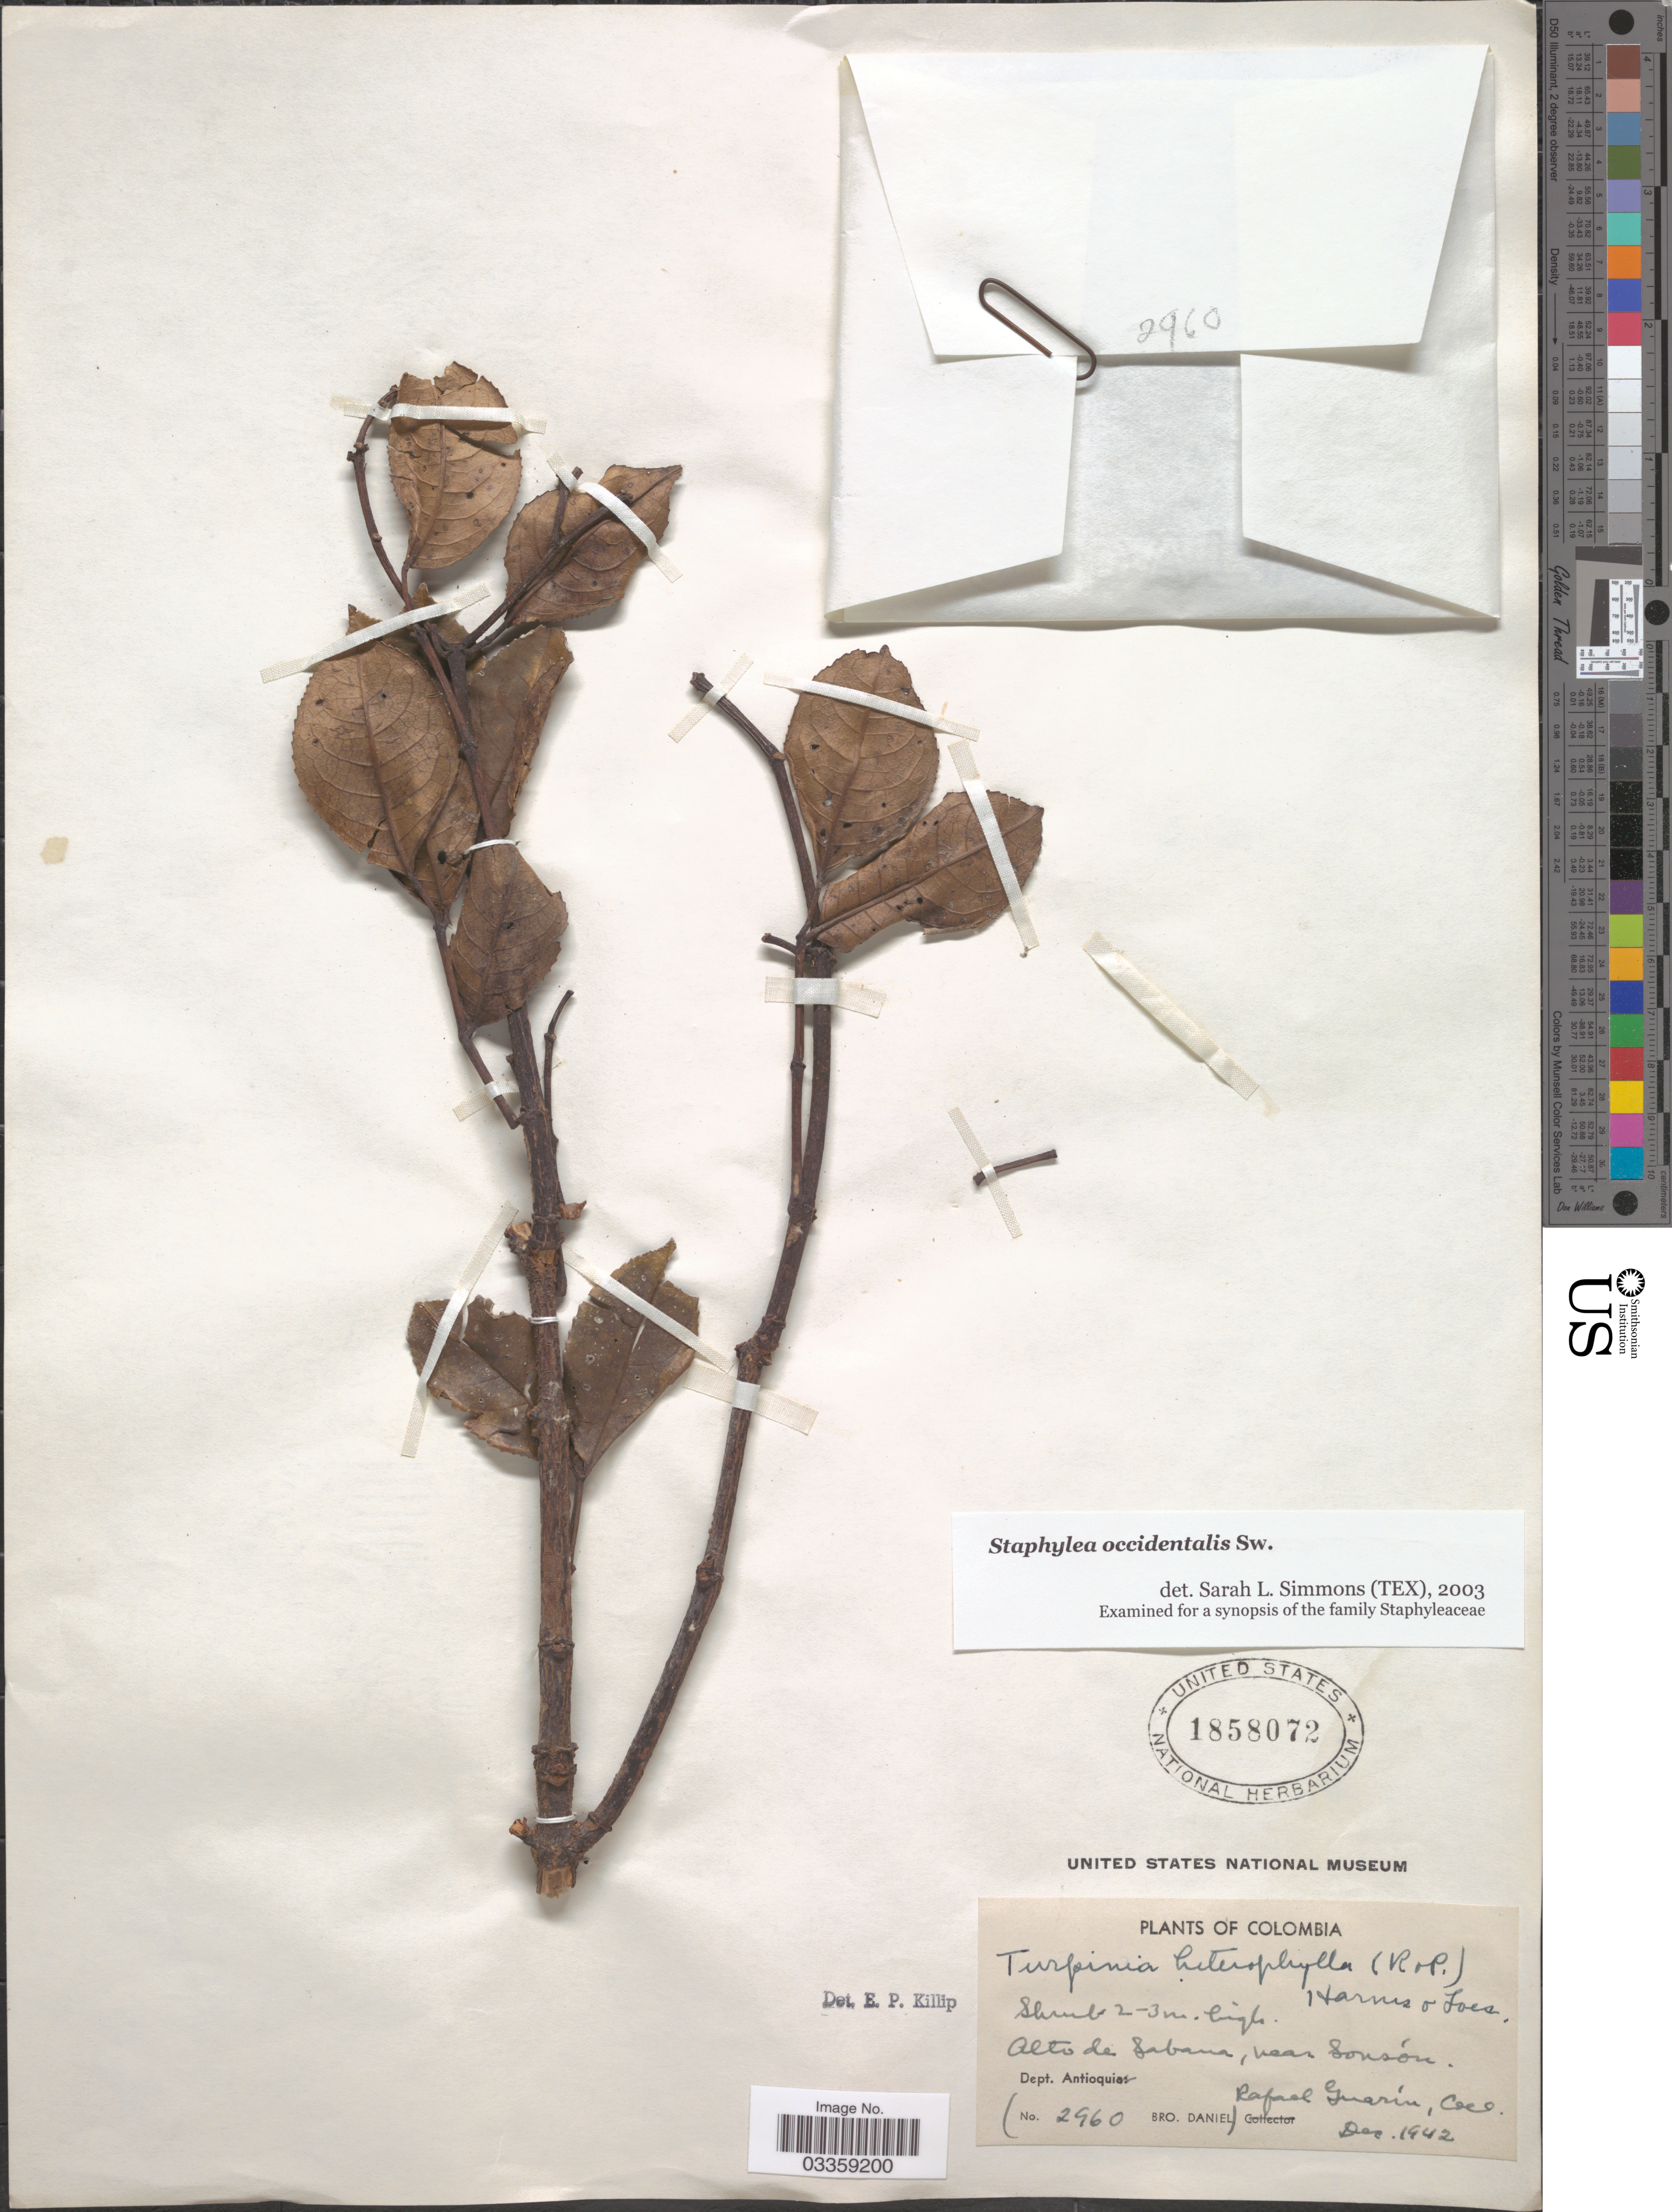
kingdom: Plantae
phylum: Tracheophyta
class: Magnoliopsida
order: Crossosomatales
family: Staphyleaceae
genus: Turpinia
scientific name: Turpinia occidentalis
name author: (Sw.) G. Don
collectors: R. Guarin & Bro. Daniel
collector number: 2960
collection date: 1942-12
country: Colombia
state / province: Antioquia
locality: Alto de Sabana, near Sonsón, Dept. Antioquia.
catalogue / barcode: US 1858072